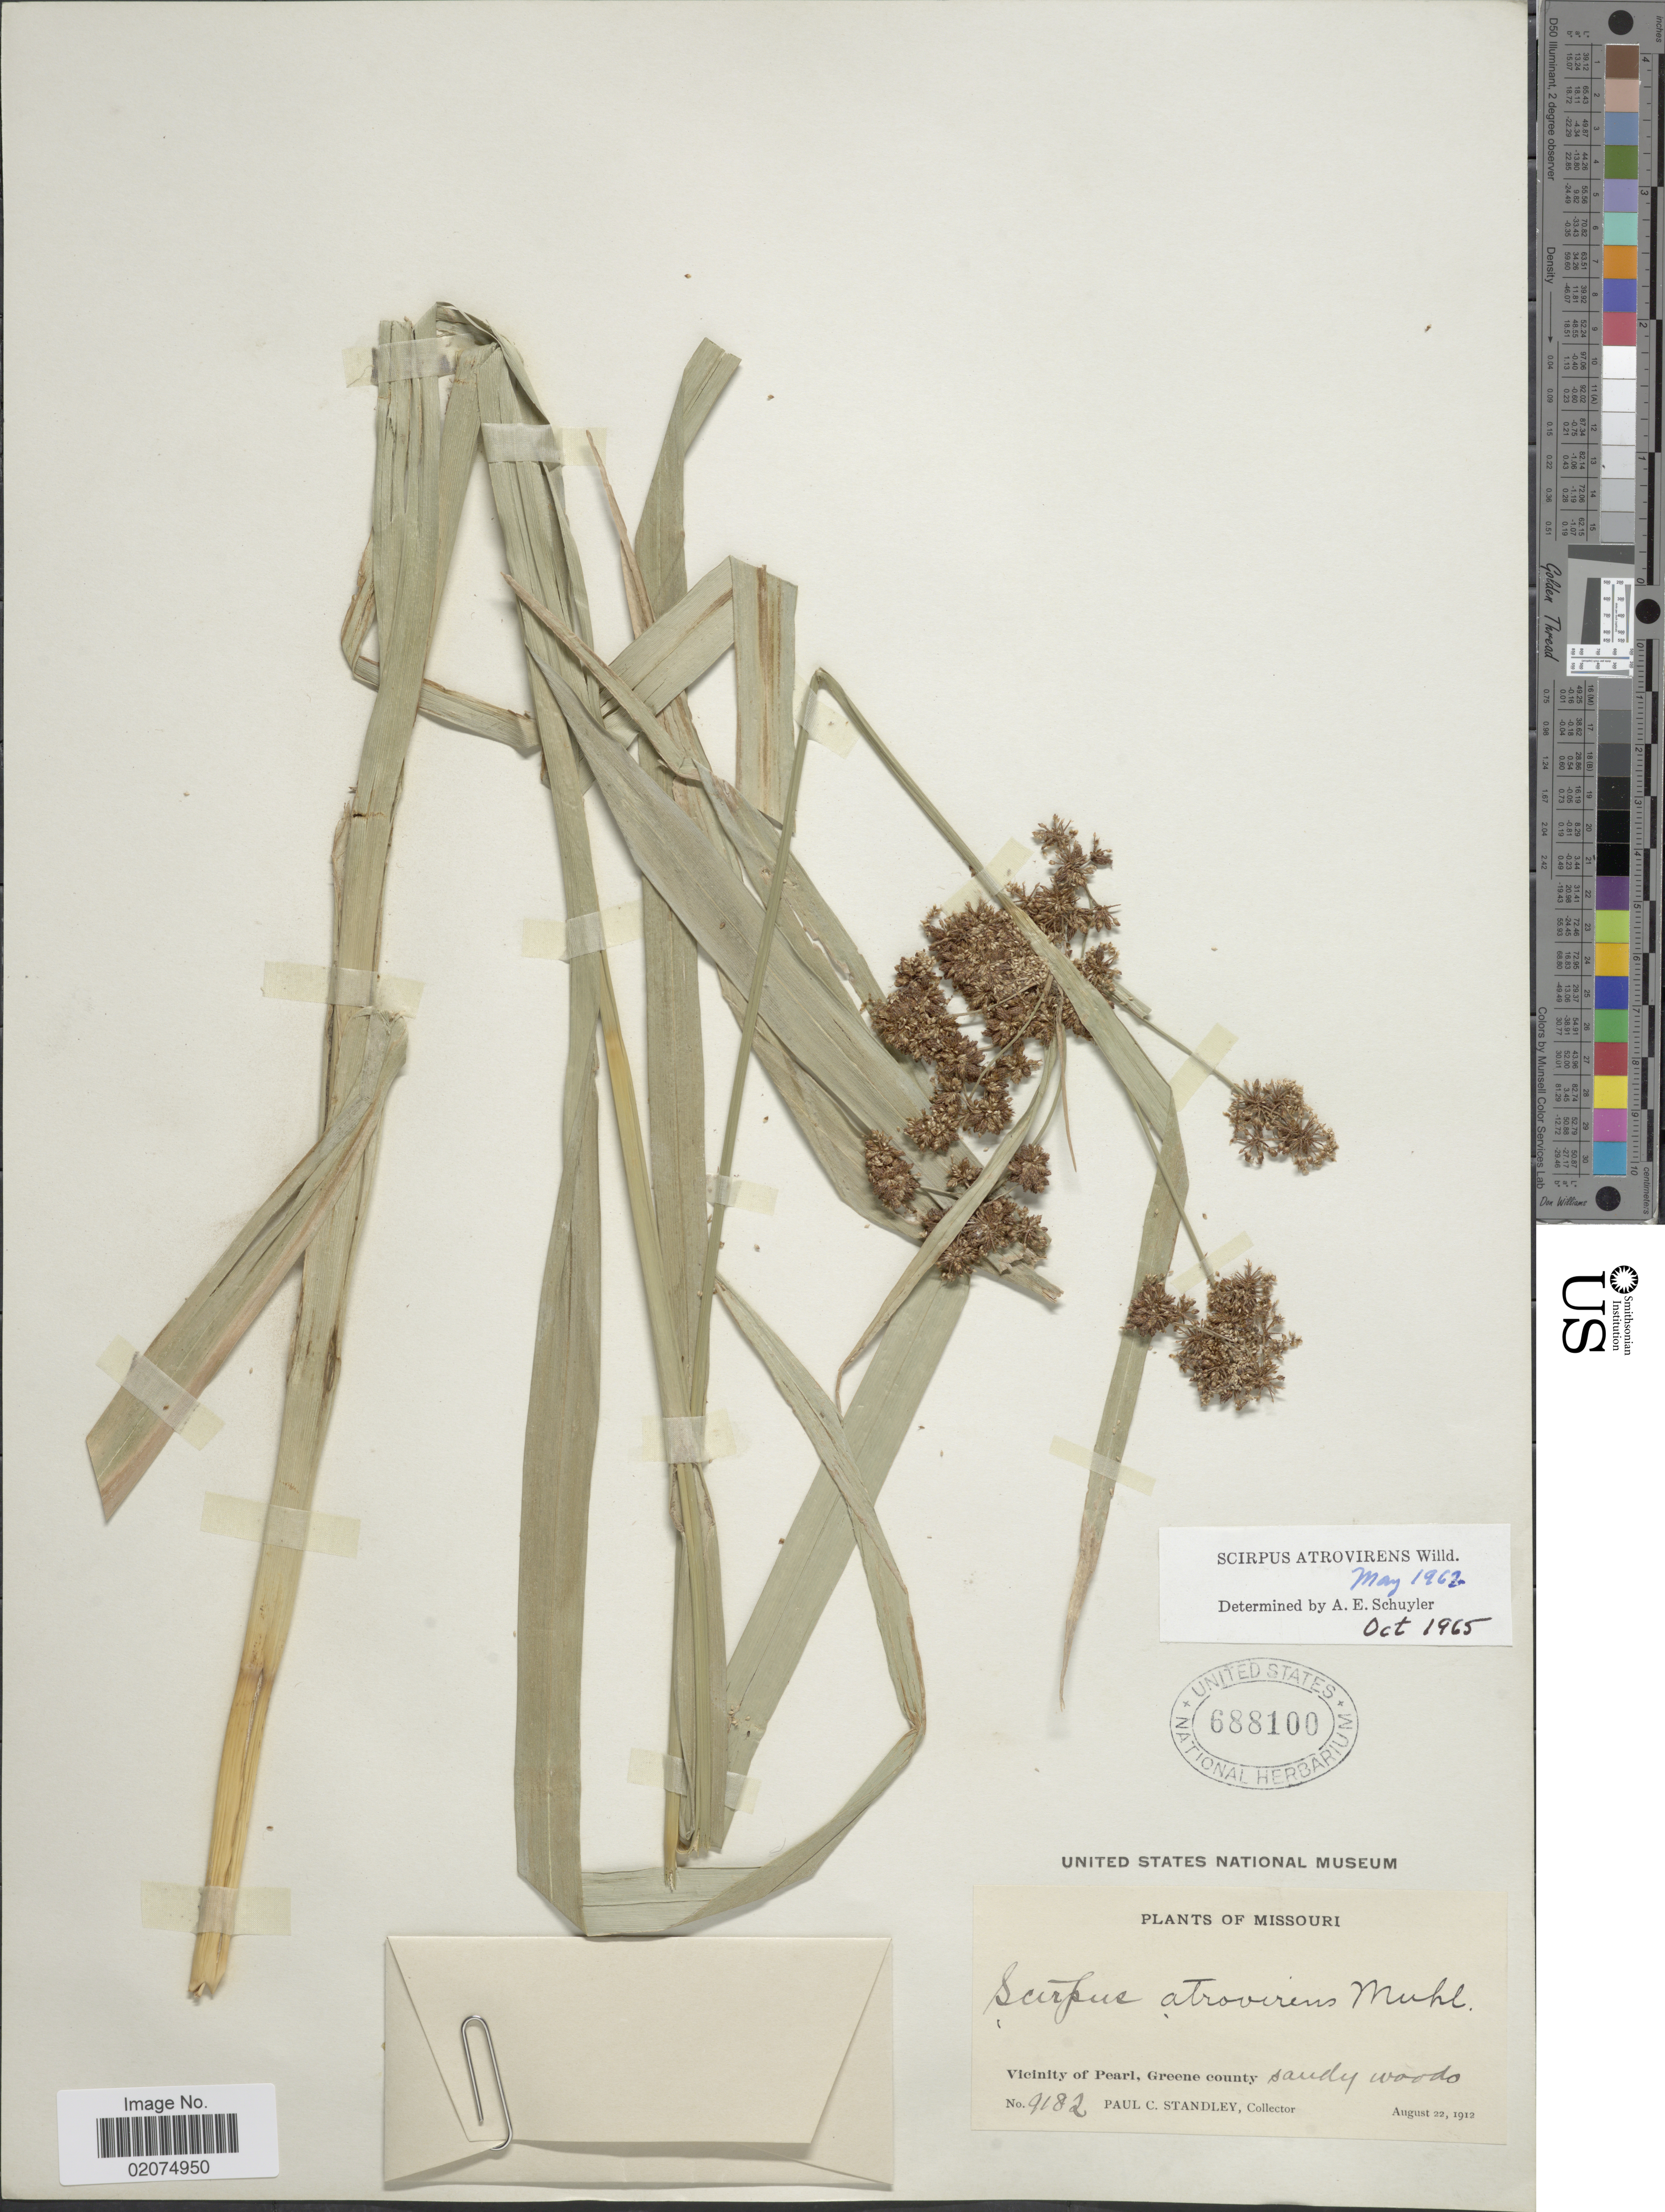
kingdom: Plantae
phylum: Tracheophyta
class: Liliopsida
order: Poales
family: Cyperaceae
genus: Scirpus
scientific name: Scirpus atrovirens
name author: Willd.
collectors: P. C. Standley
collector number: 9182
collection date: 1912-08-22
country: United States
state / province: Missouri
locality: Vicinity of Pearl, Greene County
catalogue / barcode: US 688100